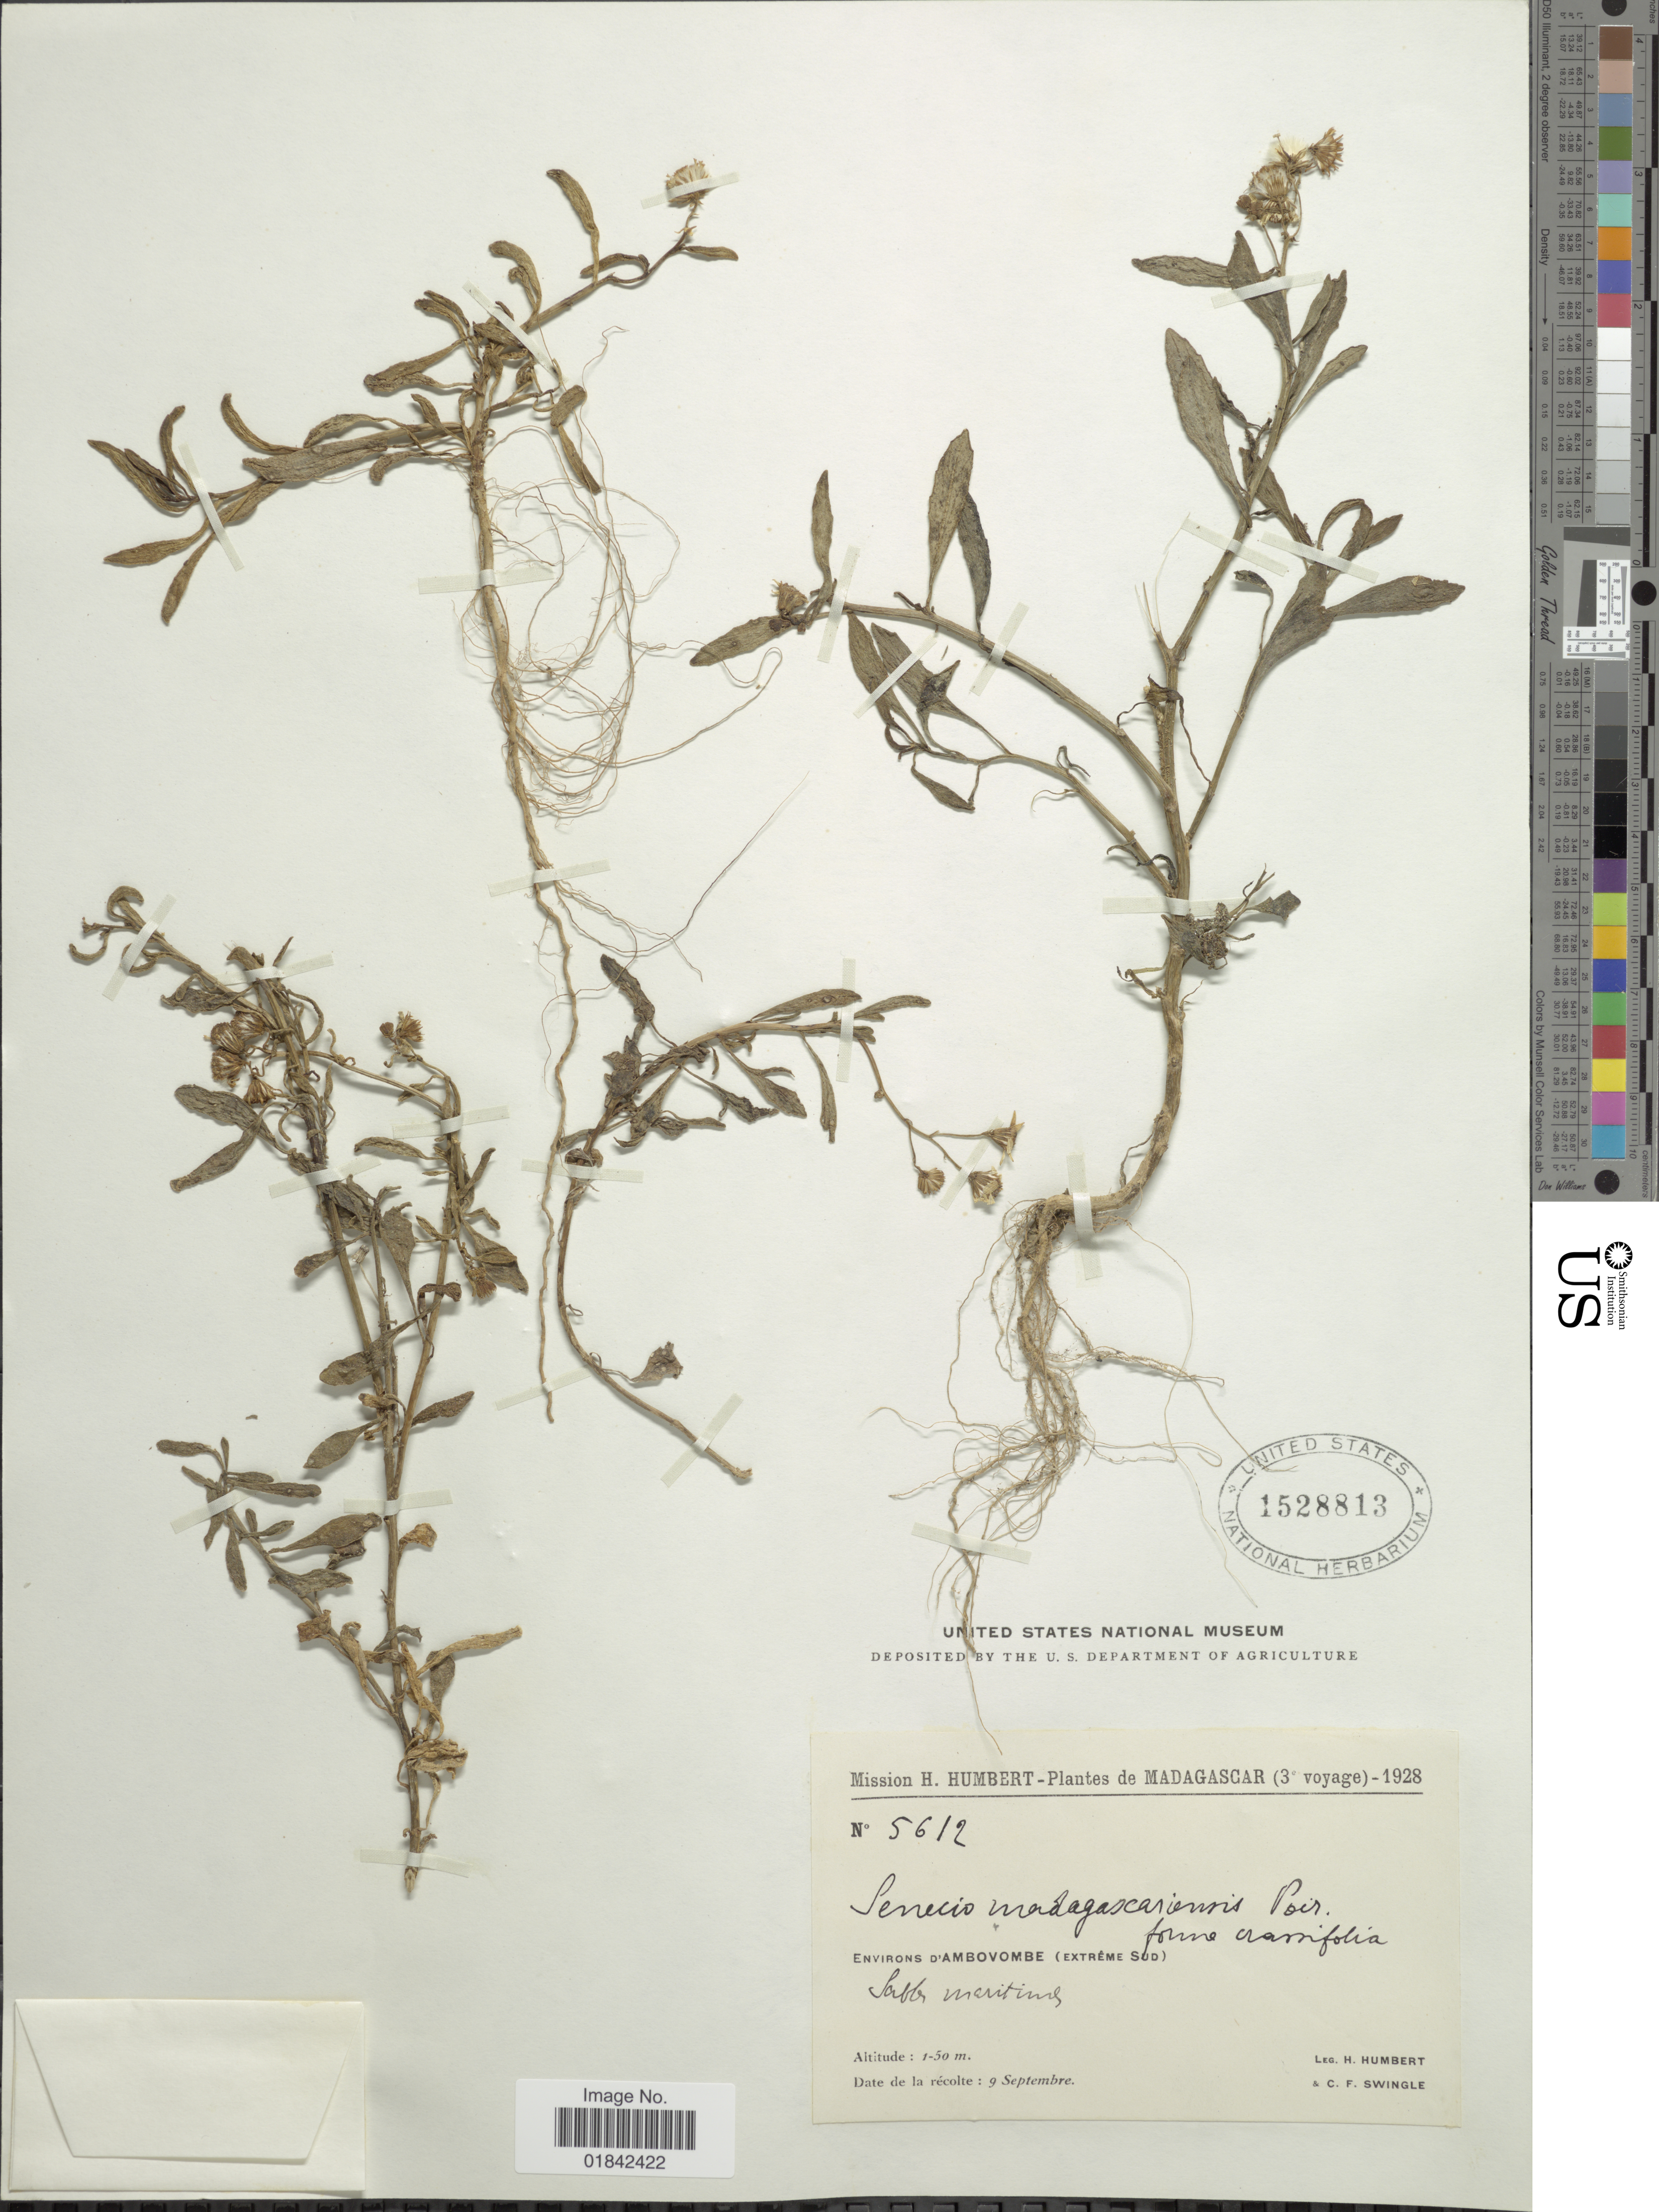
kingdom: Plantae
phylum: Tracheophyta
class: Magnoliopsida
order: Asterales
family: Asteraceae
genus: Senecio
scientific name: Senecio madagascariensis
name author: Poir.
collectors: H. Humbert & C. Swingle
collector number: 5612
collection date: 1928-09-09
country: Madagascar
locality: Environs D'Ambovombe (Extreme Sud)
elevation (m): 1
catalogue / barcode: US 1528813